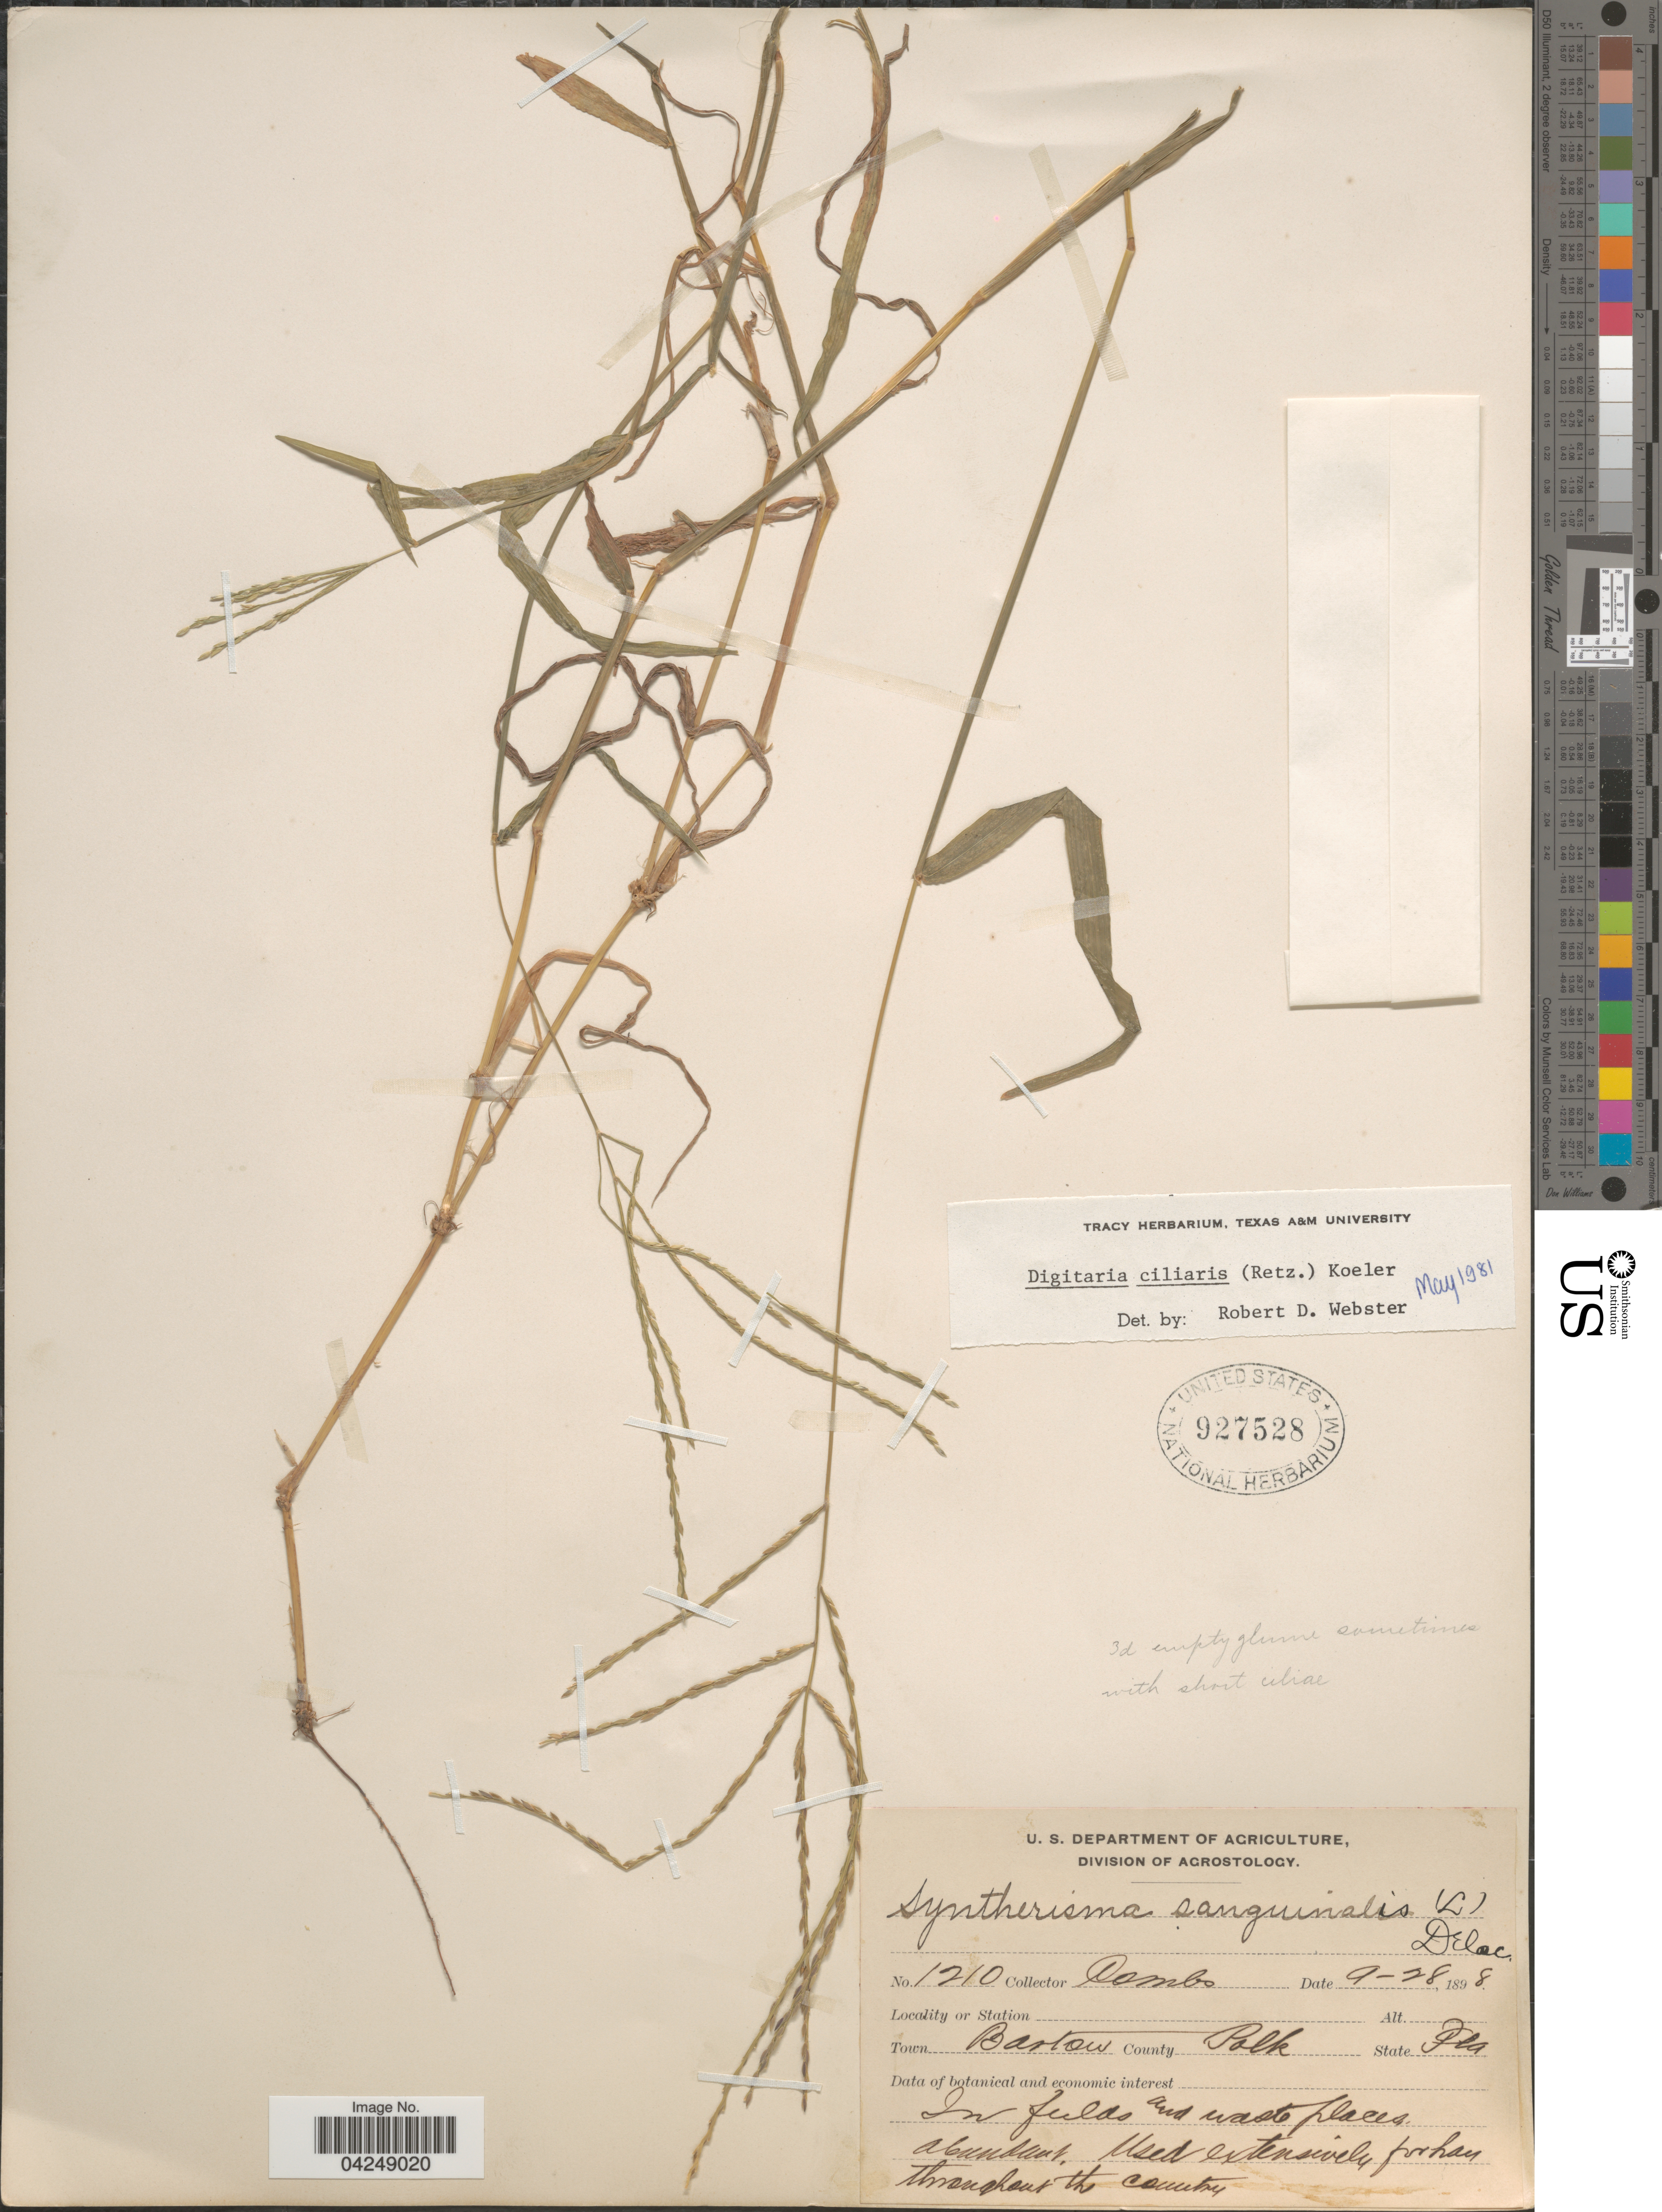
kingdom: Plantae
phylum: Tracheophyta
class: Liliopsida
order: Poales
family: Poaceae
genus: Digitaria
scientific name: Digitaria ciliaris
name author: (Retz.) Koeler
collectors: -. Combs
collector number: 1210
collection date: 1898-09-28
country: United States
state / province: Florida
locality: Town Bartow. County Polk.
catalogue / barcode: US 927528